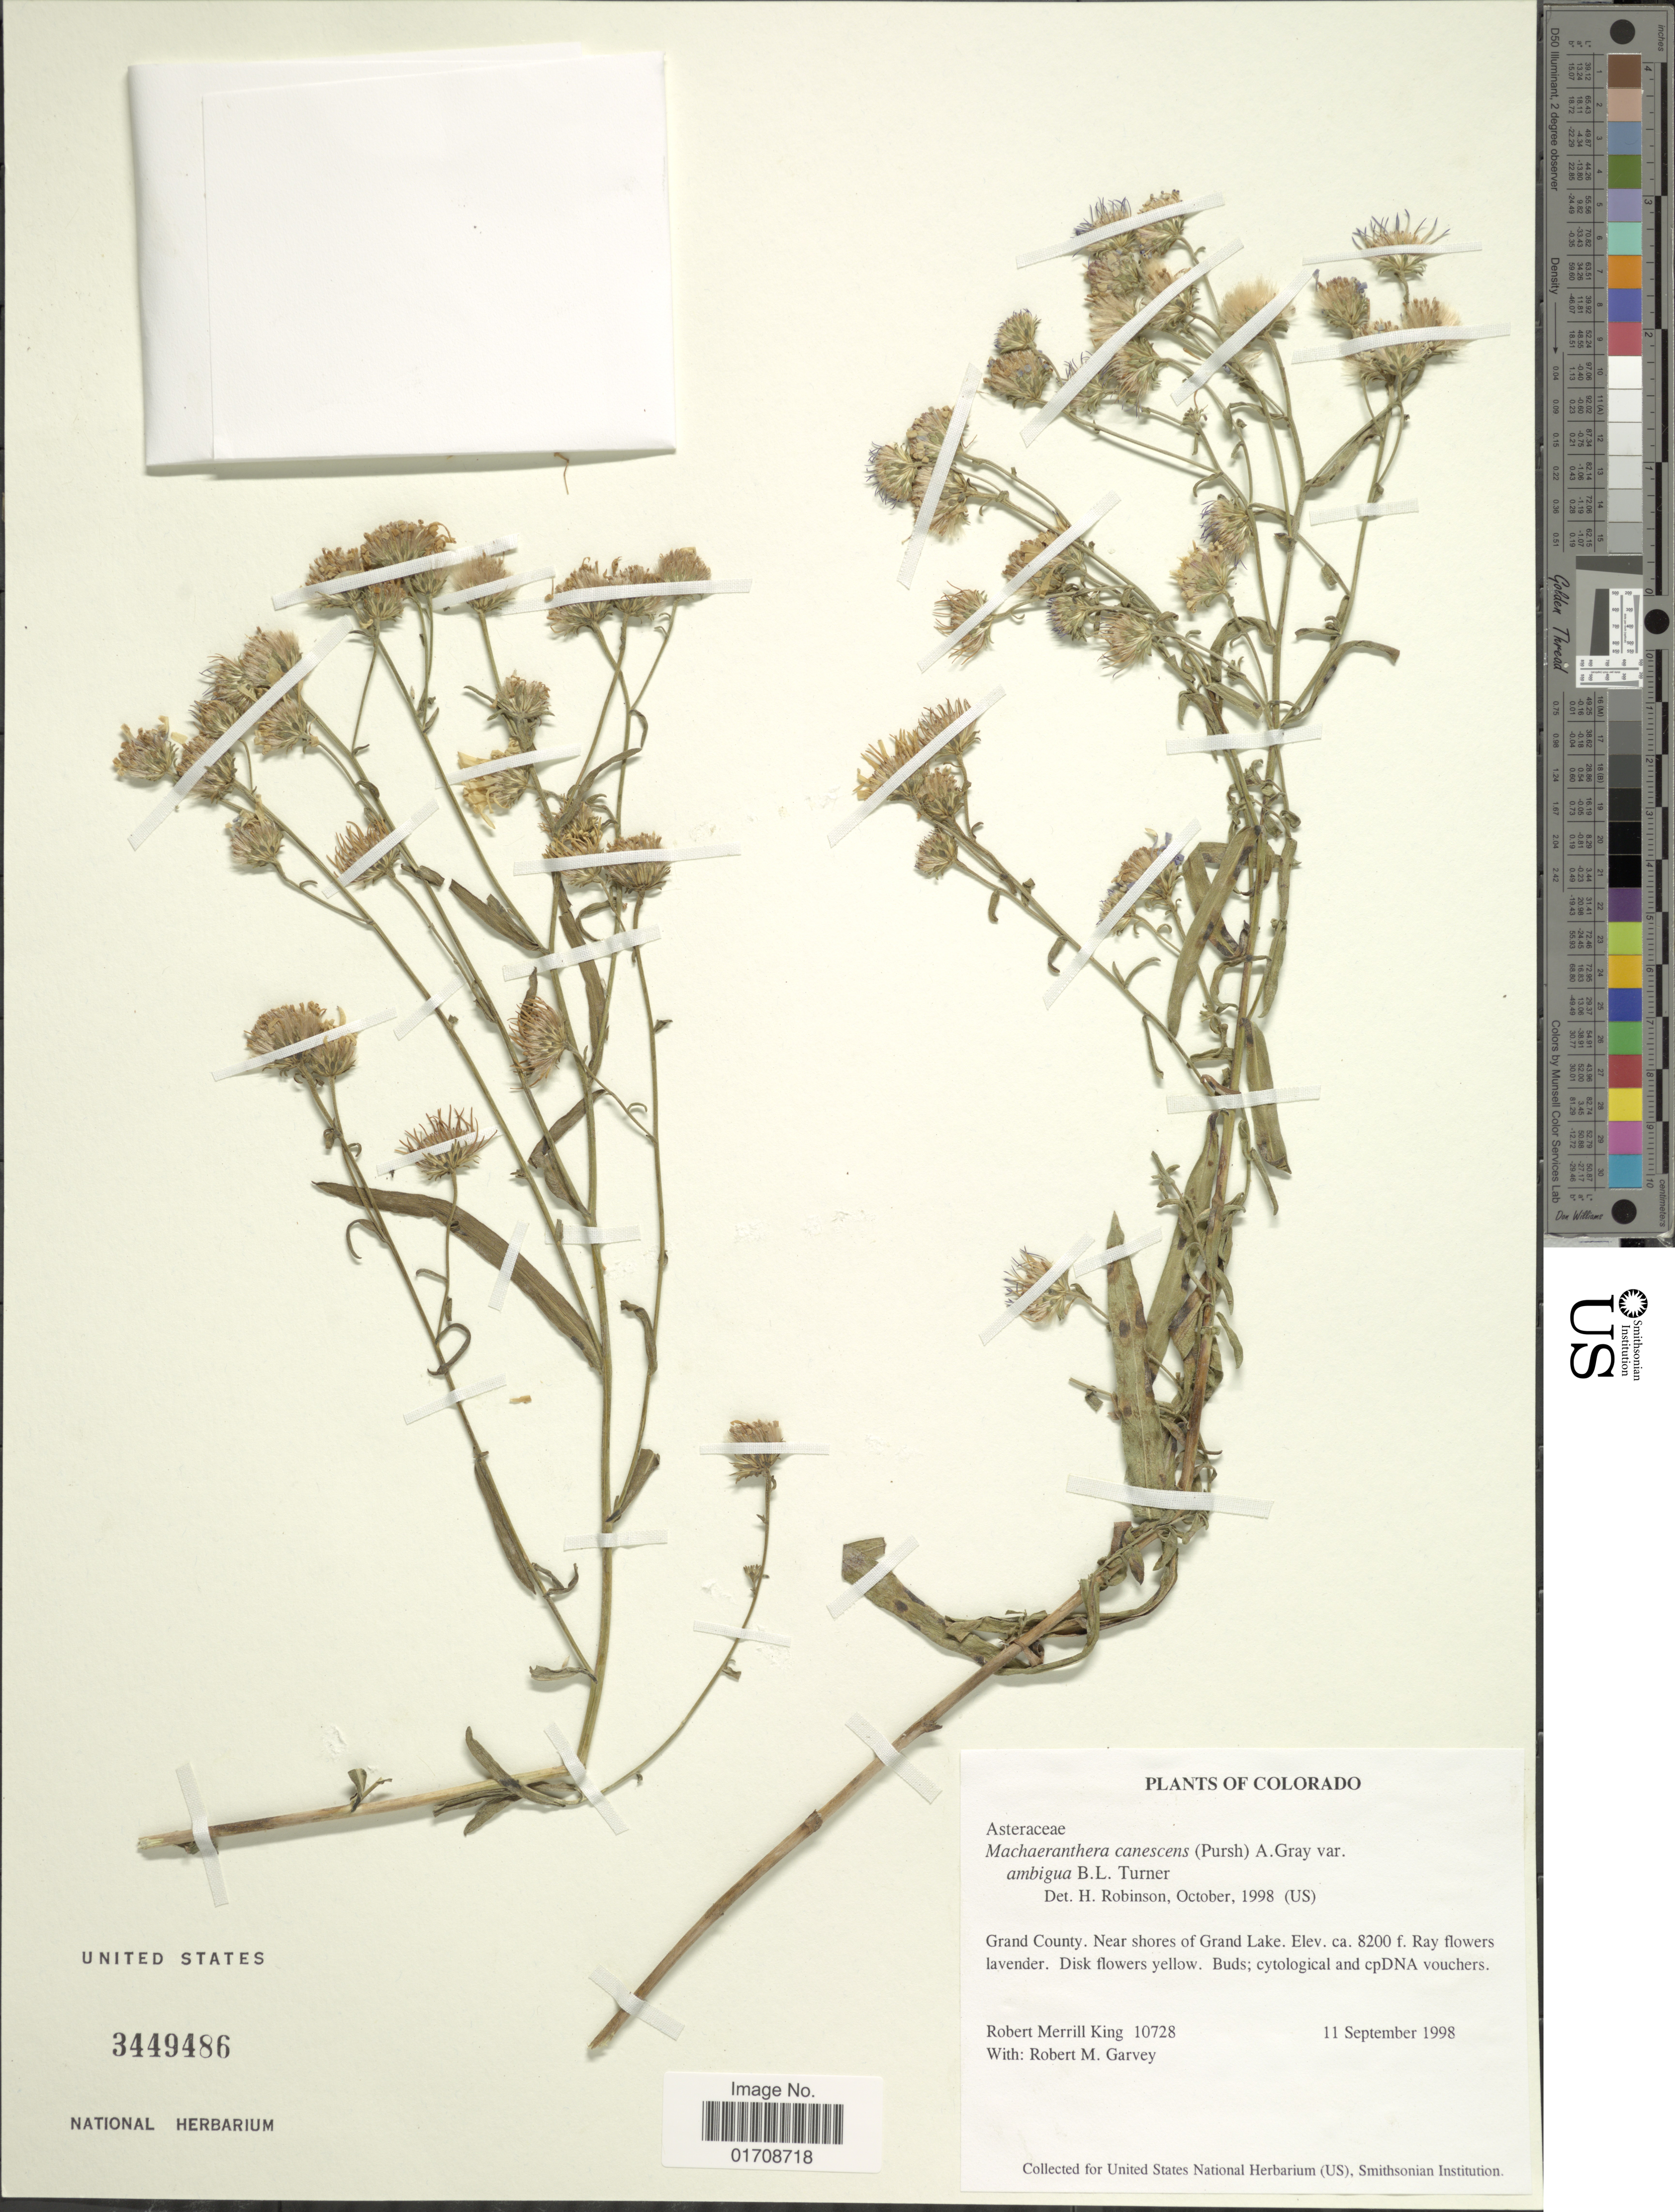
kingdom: Plantae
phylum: Tracheophyta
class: Magnoliopsida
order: Asterales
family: Asteraceae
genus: Machaeranthera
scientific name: Machaeranthera canescens var. leucanthemifolius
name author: (Greene) S.L. Welsh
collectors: R. M. King & R. Garvey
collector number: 10728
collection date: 1998-09-11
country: United States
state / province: Colorado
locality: Grand County, near shores of Grand Lake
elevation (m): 2499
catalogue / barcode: US 3449486